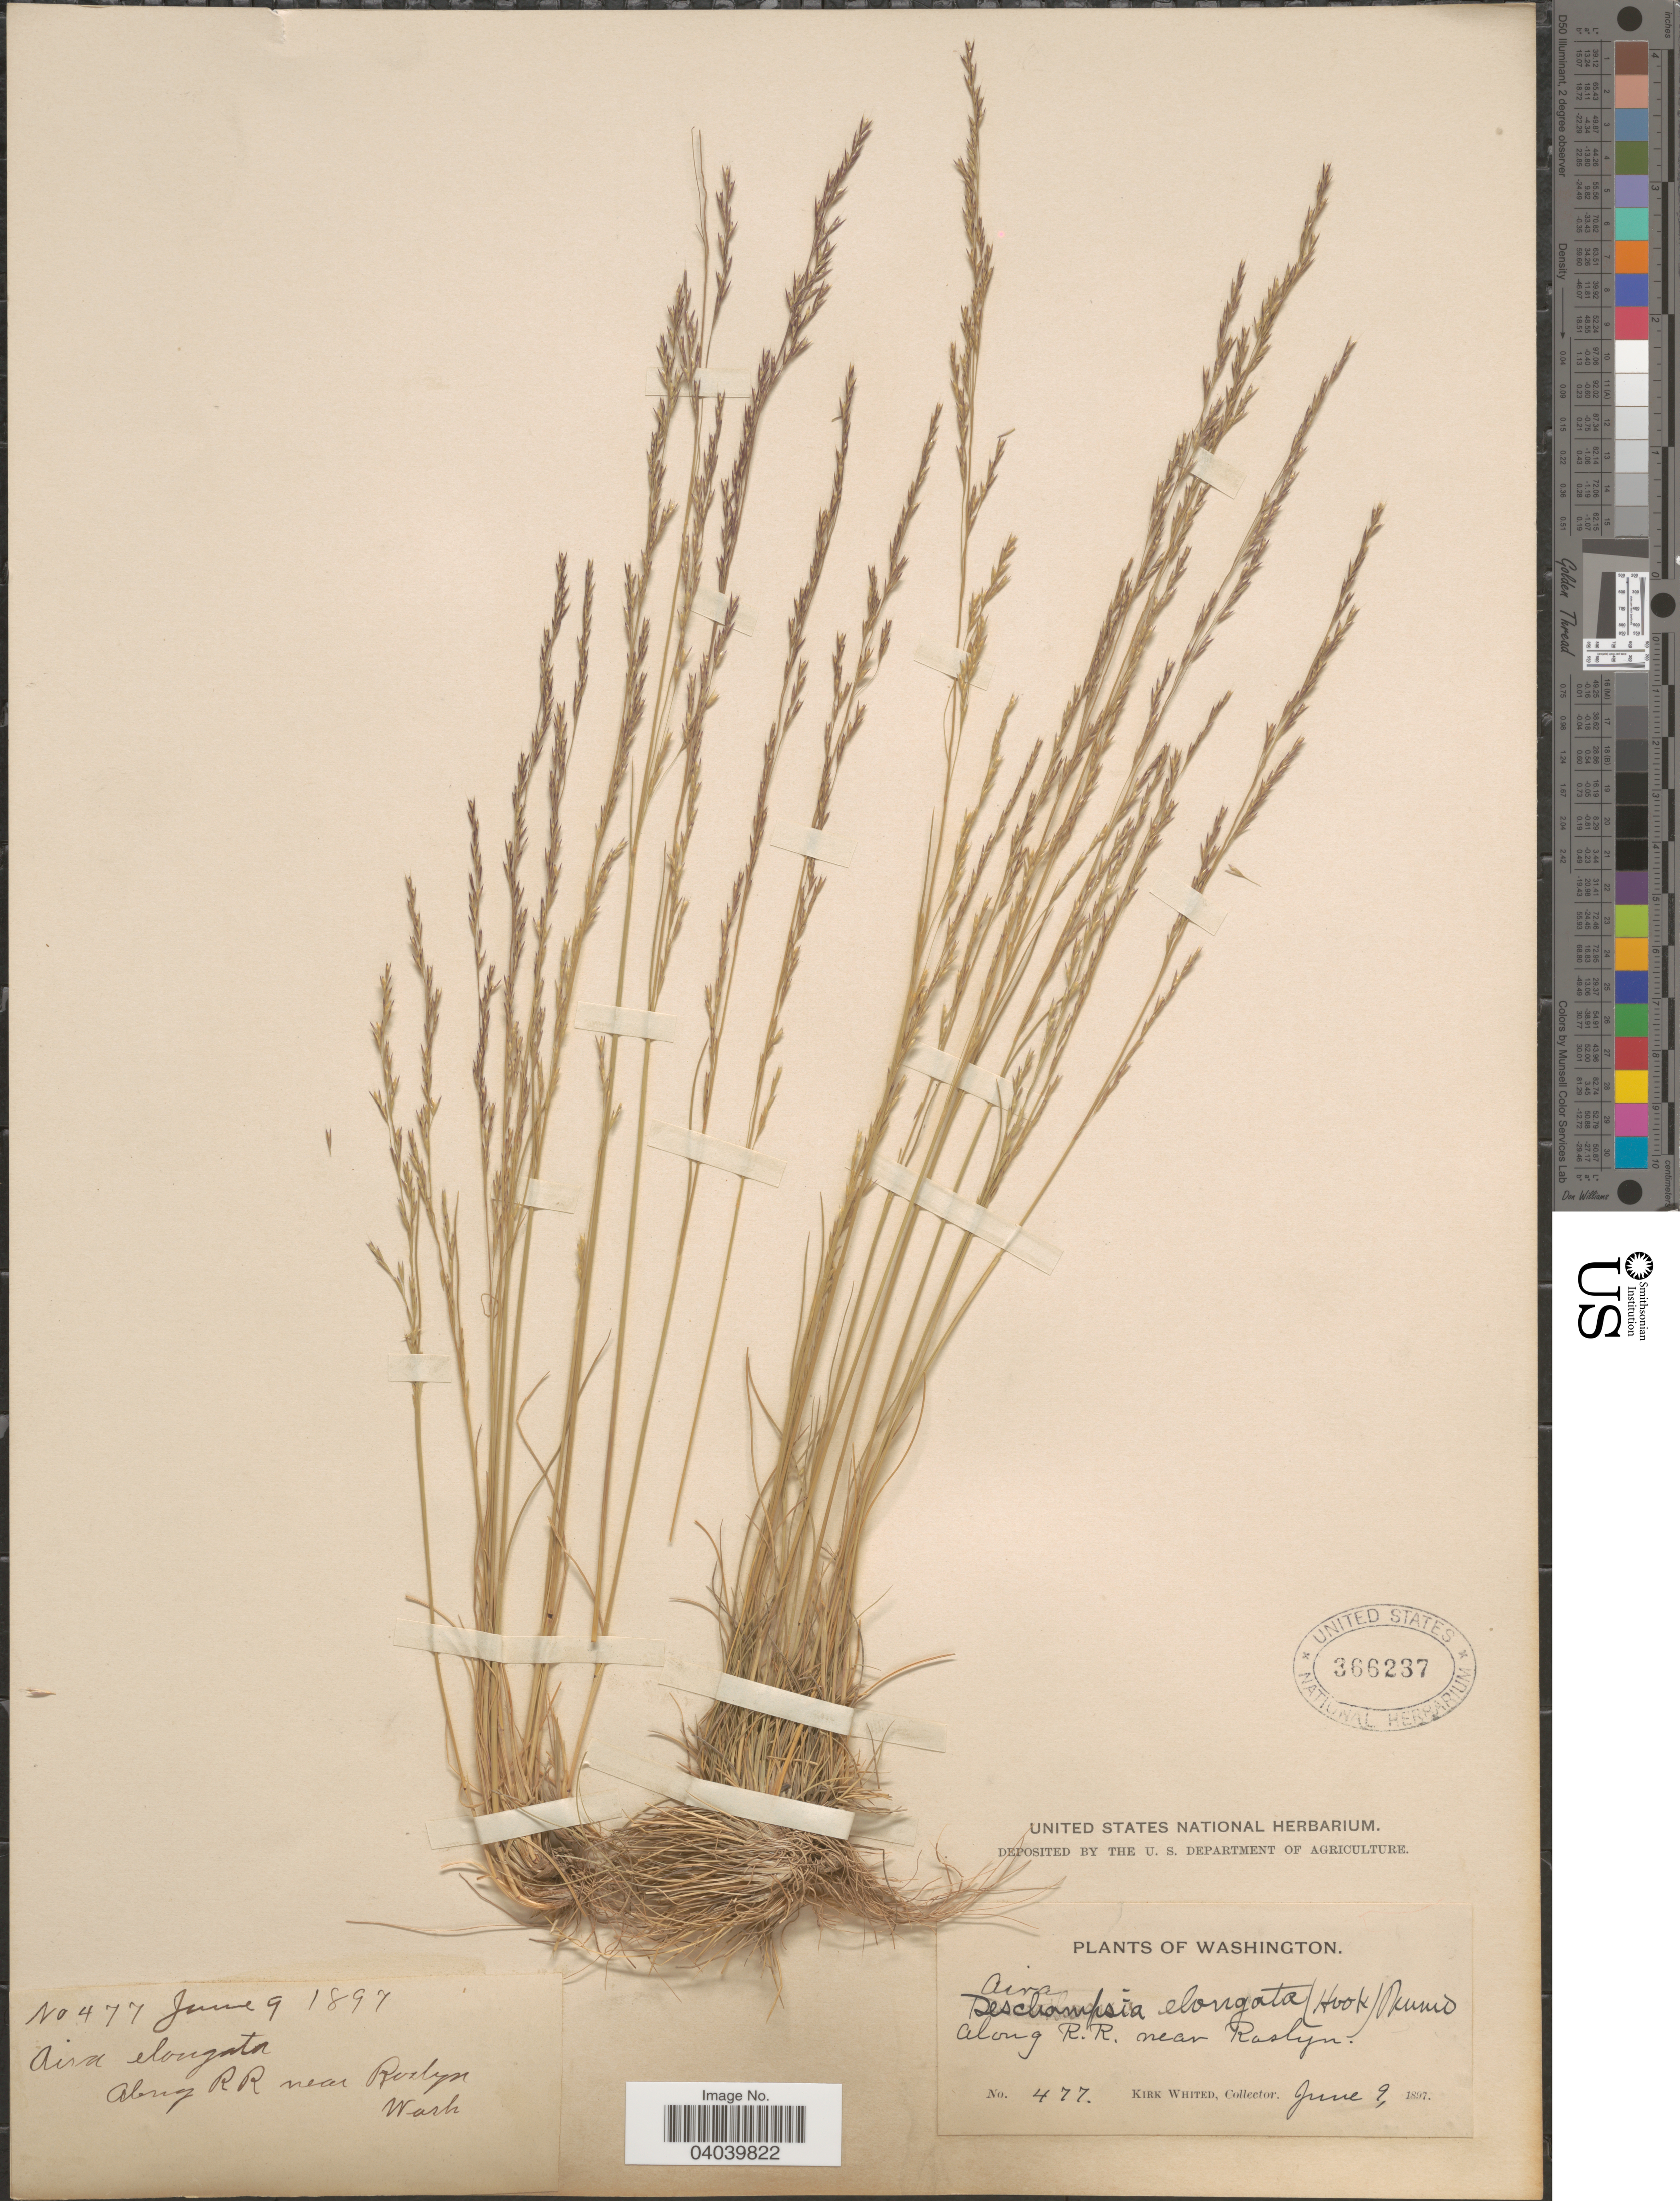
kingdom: Plantae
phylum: Tracheophyta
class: Liliopsida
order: Poales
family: Poaceae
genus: Deschampsia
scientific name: Deschampsia elongata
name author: (Hook.) Munro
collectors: K. Whited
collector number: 477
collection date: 1897-06-09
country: United States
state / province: Washington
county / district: Kittitas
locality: Along R. R. near Roslyn.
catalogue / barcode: US 366237